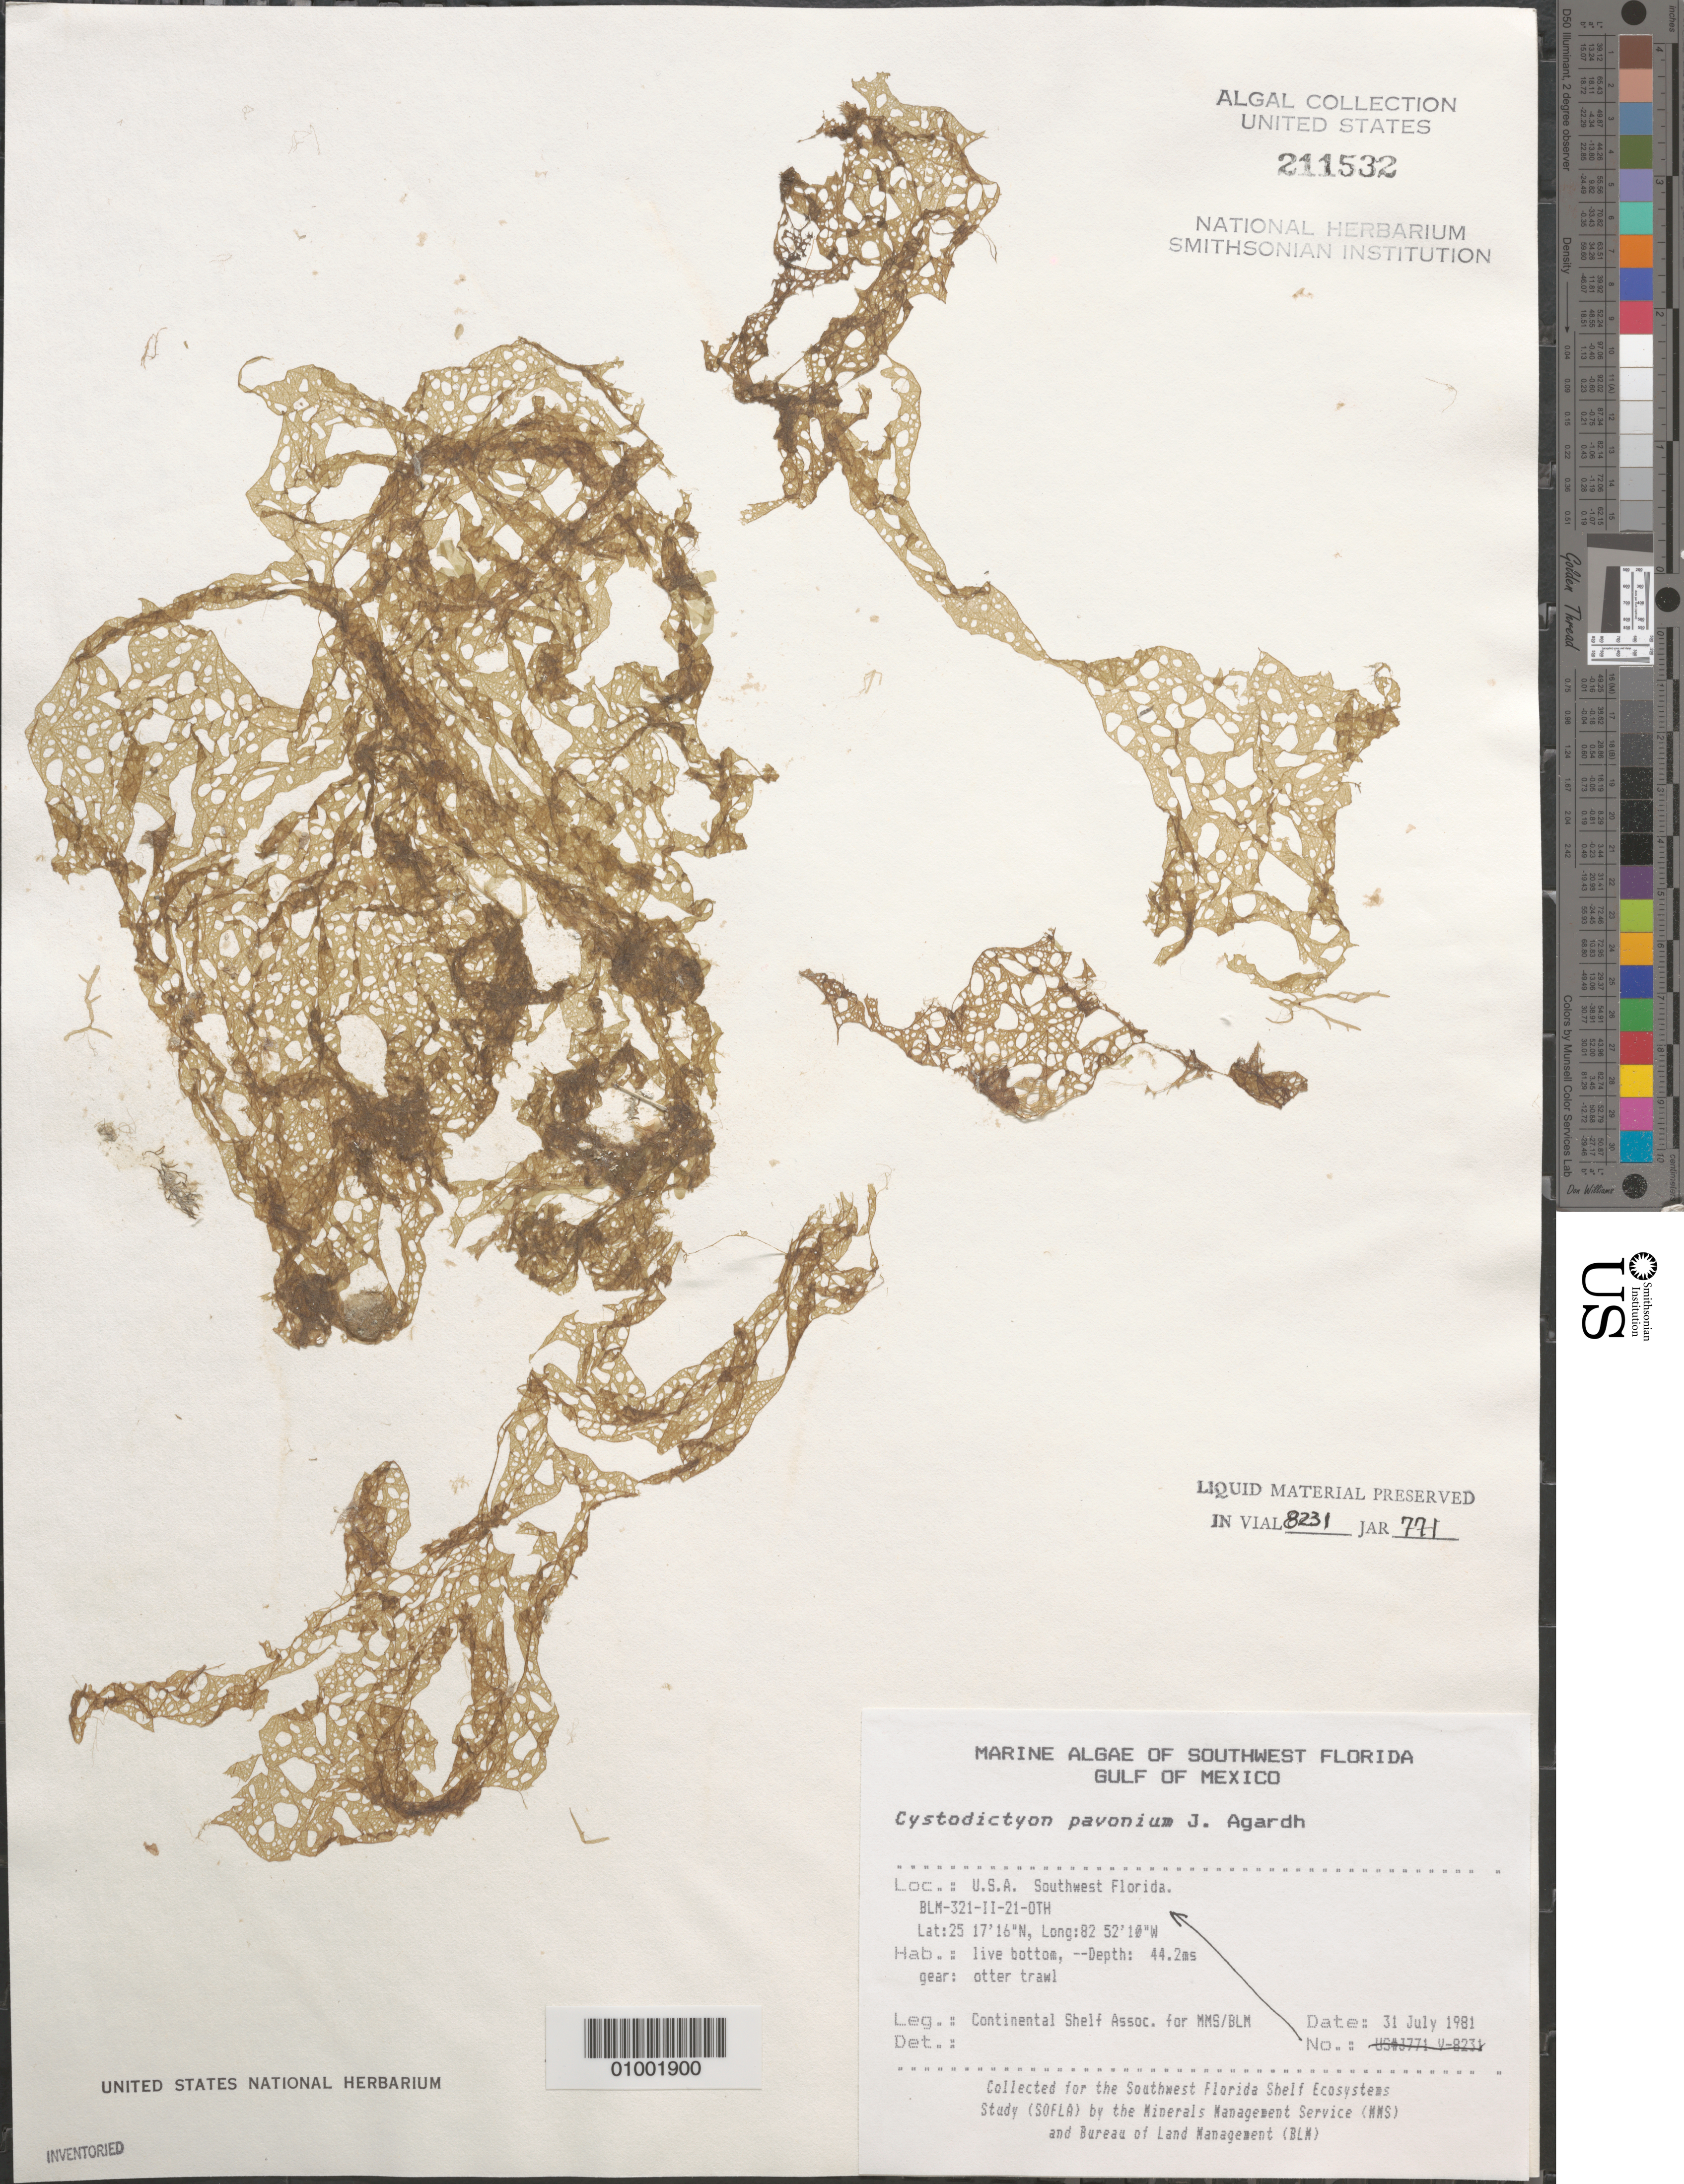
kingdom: Plantae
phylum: Chlorophyta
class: Ulvophyceae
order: Cladophorales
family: Anadyomenaceae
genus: Anadyomene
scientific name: Anadyomene pavonina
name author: (J. Agardh) J. Wille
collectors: Continental Shelf Associates for the MMS/BLM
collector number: BLM-321-II-21-OTH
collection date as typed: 31 Jul 1981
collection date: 1981-07-31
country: United States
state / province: Florida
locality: Gulf of Mexico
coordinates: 25 17'16"N, 82 52'10"W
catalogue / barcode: US 211532